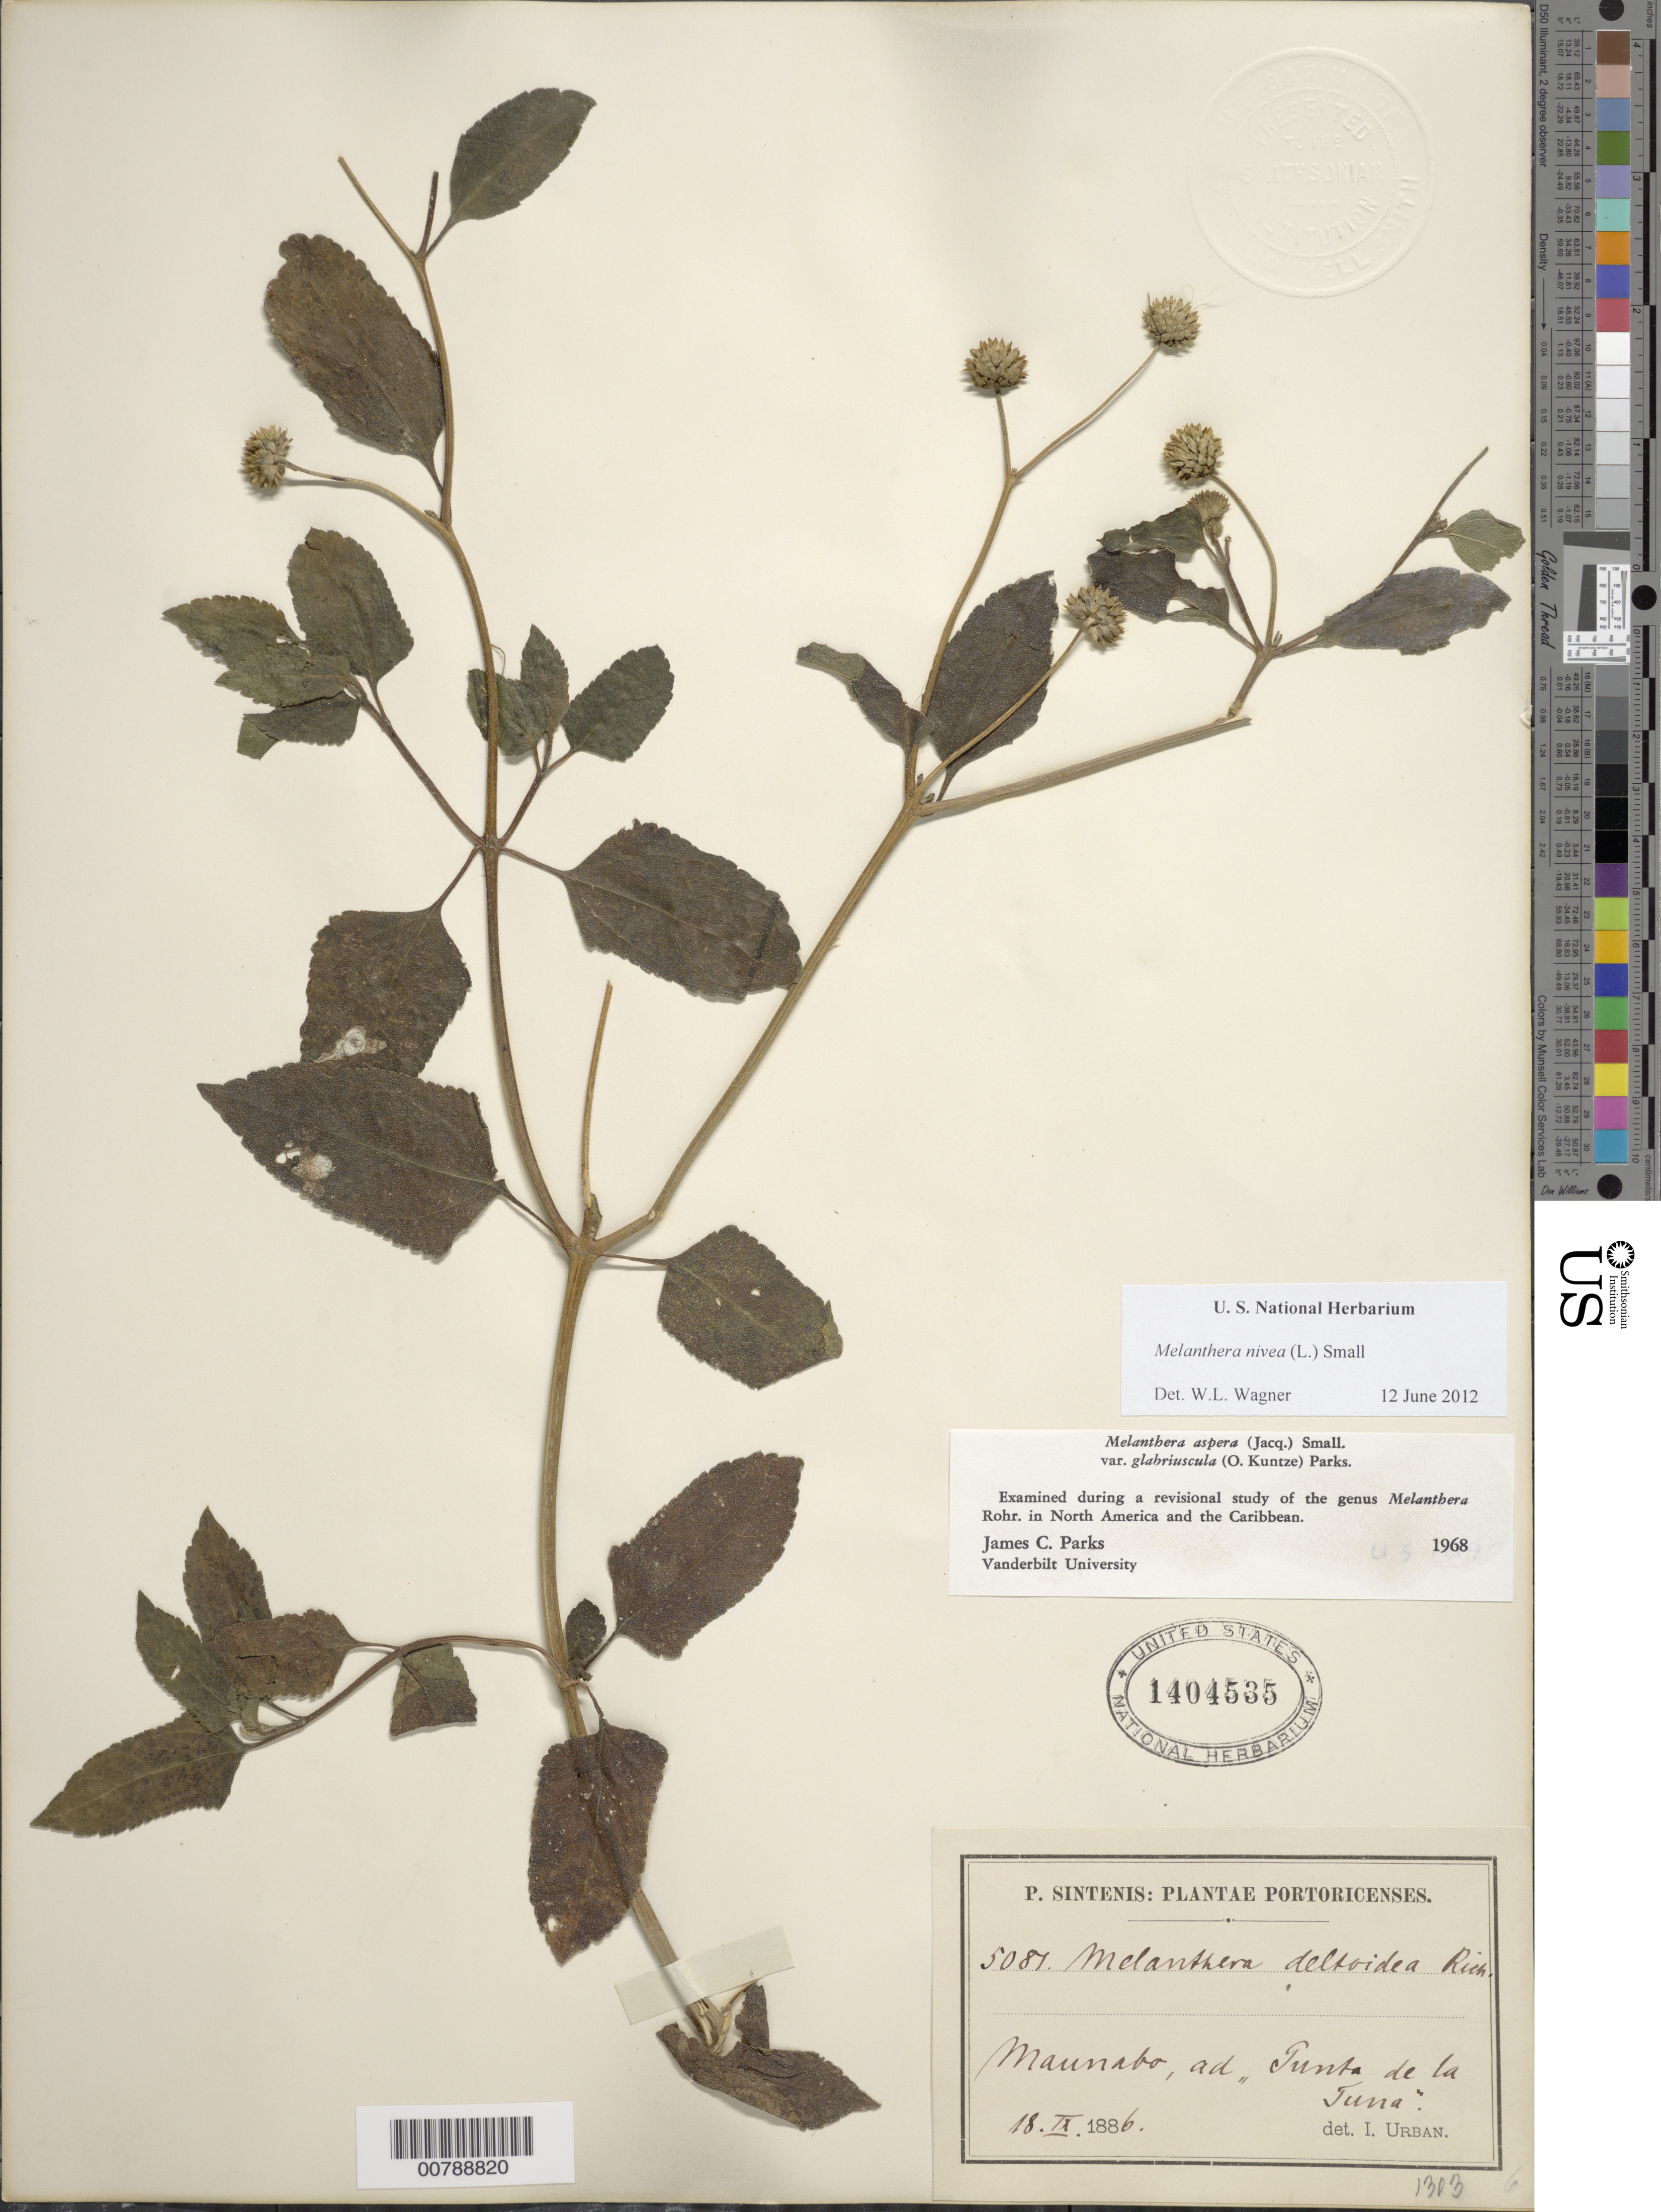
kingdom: Plantae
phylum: Tracheophyta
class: Magnoliopsida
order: Asterales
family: Asteraceae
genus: Melanthera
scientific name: Melanthera nivea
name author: (L.) Small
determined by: Parks, J. C.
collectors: P. Sintenis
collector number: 5081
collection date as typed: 18 Sep 1886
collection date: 1886-09-18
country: Puerto Rico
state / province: Maunabo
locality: Maunabo, ad "Punta de la Tuna"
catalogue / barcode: US 1404535